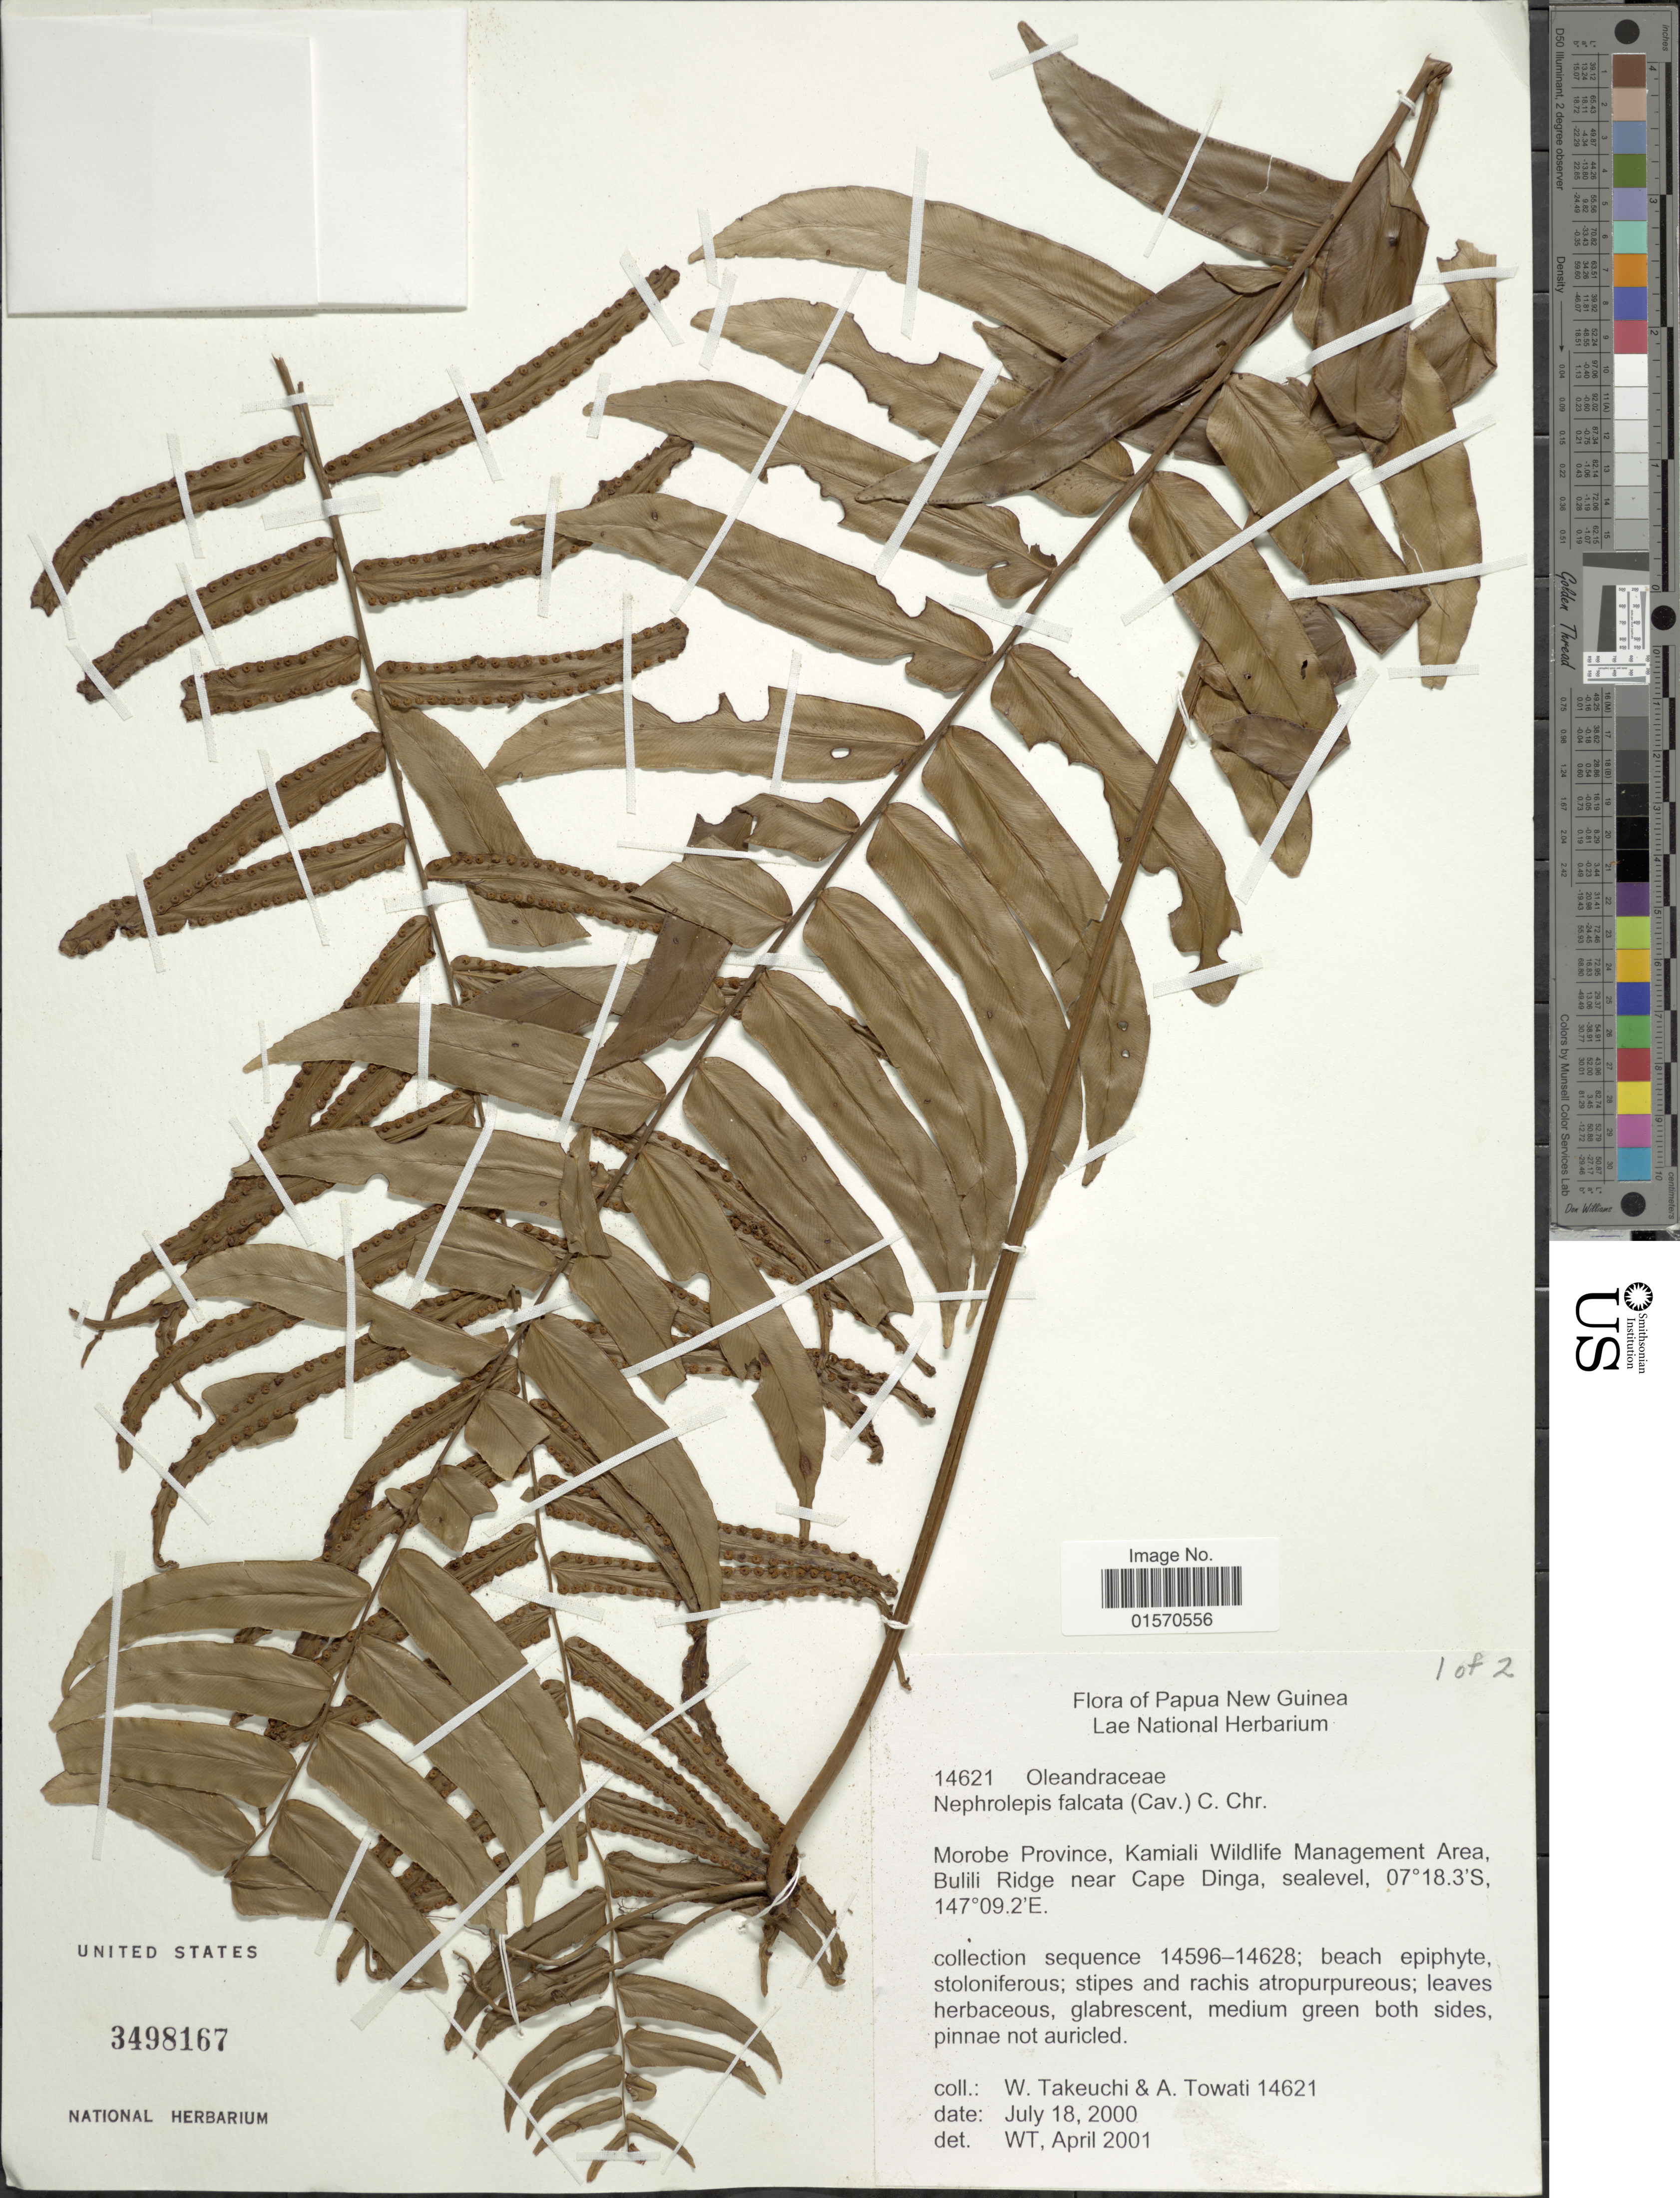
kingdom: Plantae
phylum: Tracheophyta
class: Polypodiopsida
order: Polypodiales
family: Nephrolepidaceae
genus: Nephrolepis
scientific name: Nephrolepis falcata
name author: (Cav.) C. Chr.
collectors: W. Takeuchi & A. Towati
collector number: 14621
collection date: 2000-07-18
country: Papua New Guinea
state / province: Morobe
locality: Morobe Province, Kamiali Wildlife Management Area, Bulili Ridge near Cape Dinga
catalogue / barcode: US 3498167